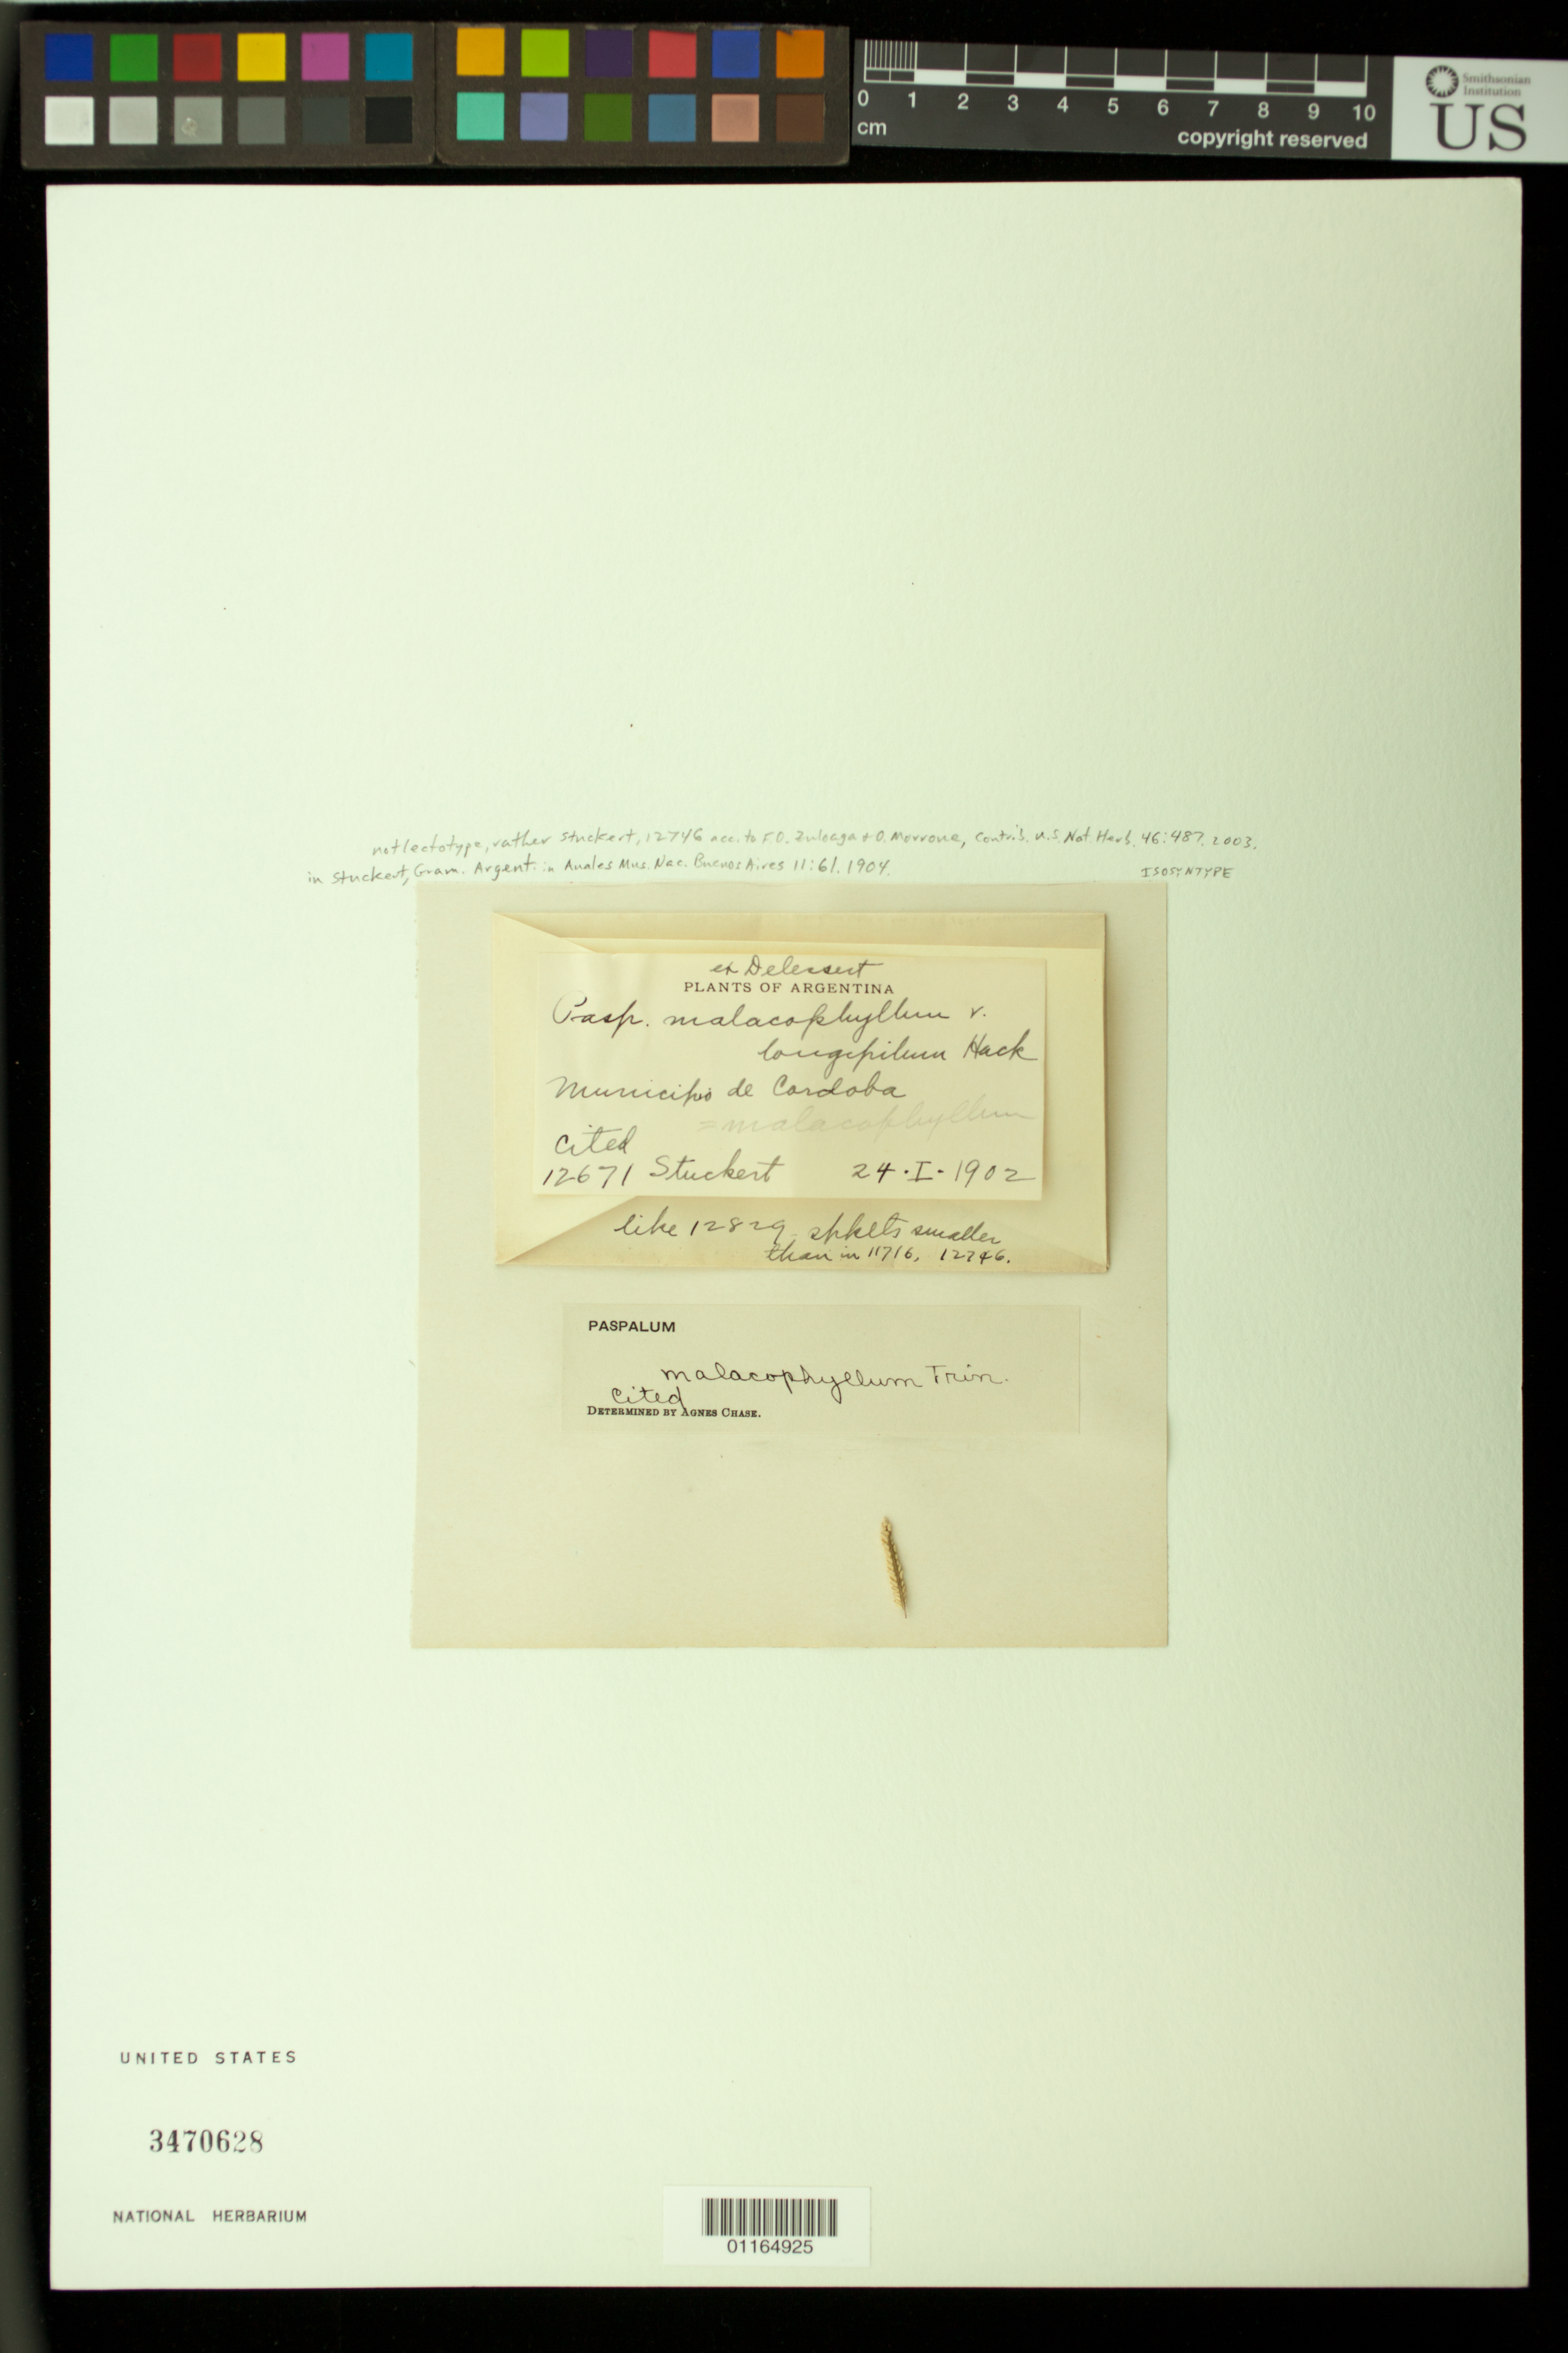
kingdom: Plantae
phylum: Tracheophyta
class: Liliopsida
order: Poales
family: Poaceae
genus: Paspalum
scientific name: Paspalum malacophyllum var. longipilum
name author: Hack. in Stuck.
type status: Isosyntype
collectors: T. Stuckert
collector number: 12671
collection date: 1902-01-24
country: Argentina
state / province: Córdoba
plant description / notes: Fragmentary material of type specimen ex herb. Delessert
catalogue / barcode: US 3470628